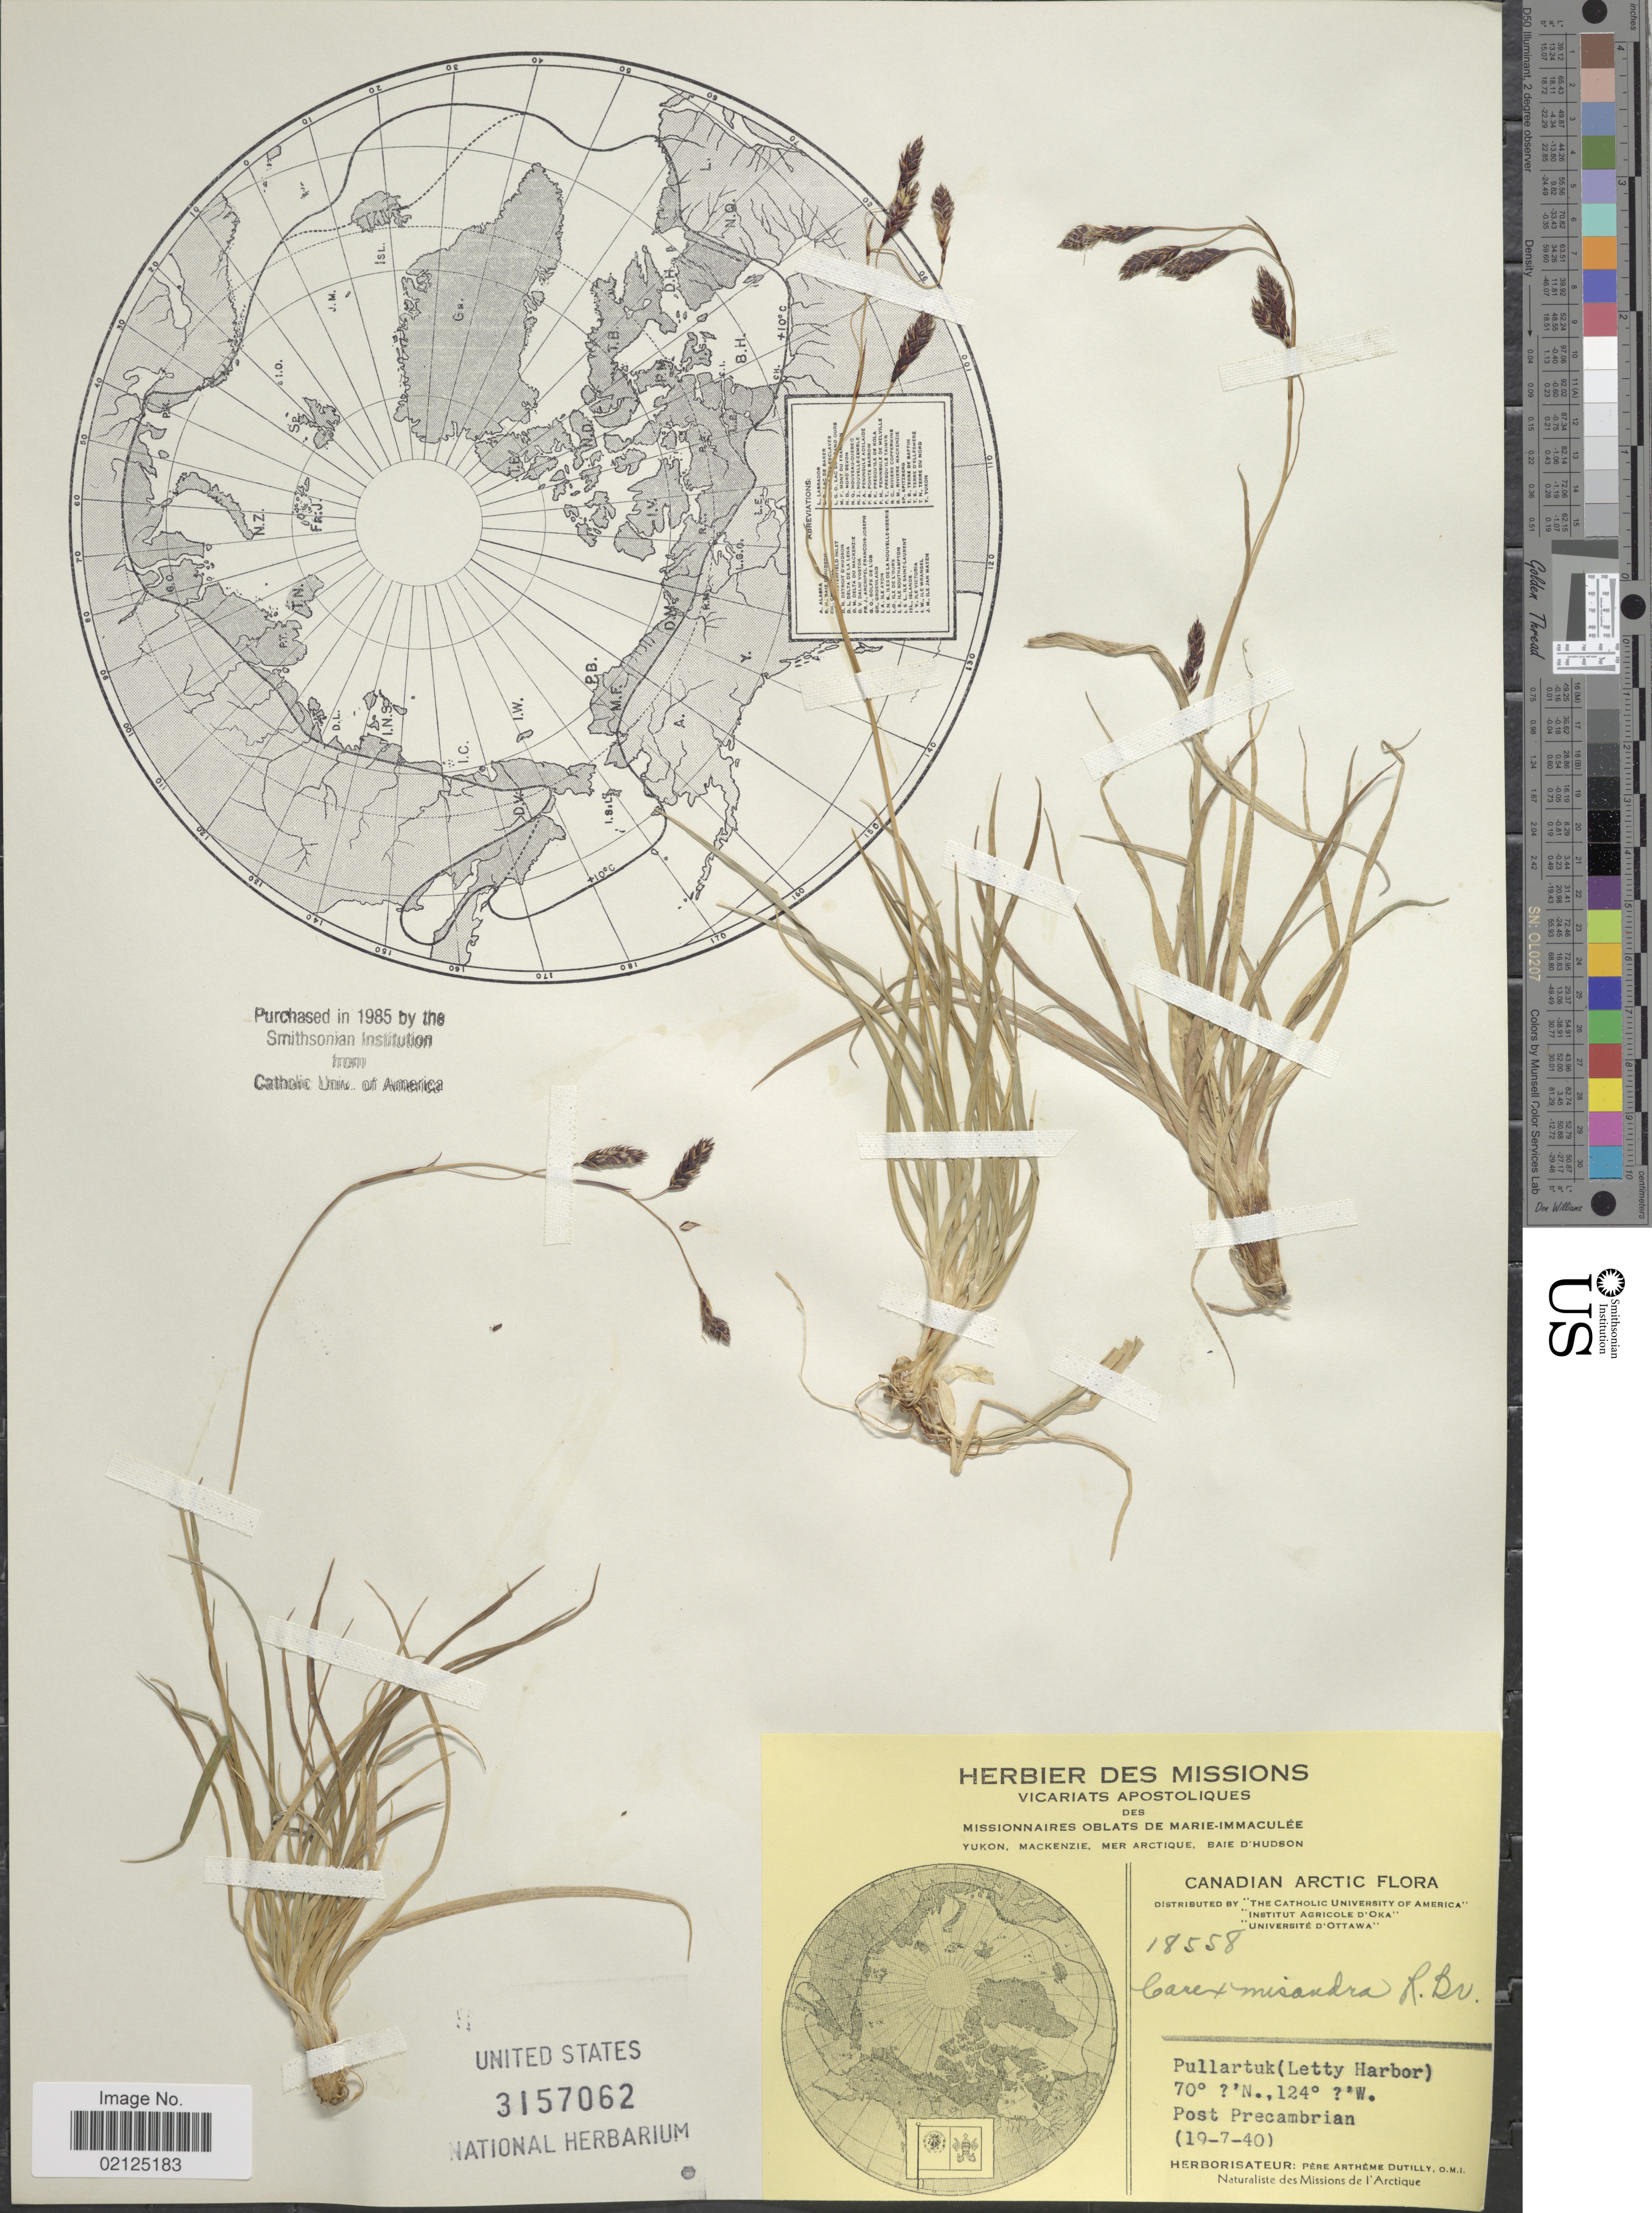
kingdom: Plantae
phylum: Tracheophyta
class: Liliopsida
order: Poales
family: Cyperaceae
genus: Carex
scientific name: Carex fuliginosa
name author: Schkuhr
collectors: A. Dutilly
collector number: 18558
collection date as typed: Transcribed d/m/y: 19/7/40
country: Canada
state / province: Northwest Territories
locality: Canadian Arctic, Pullartuk (Letty Harbor)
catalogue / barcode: US 3157062